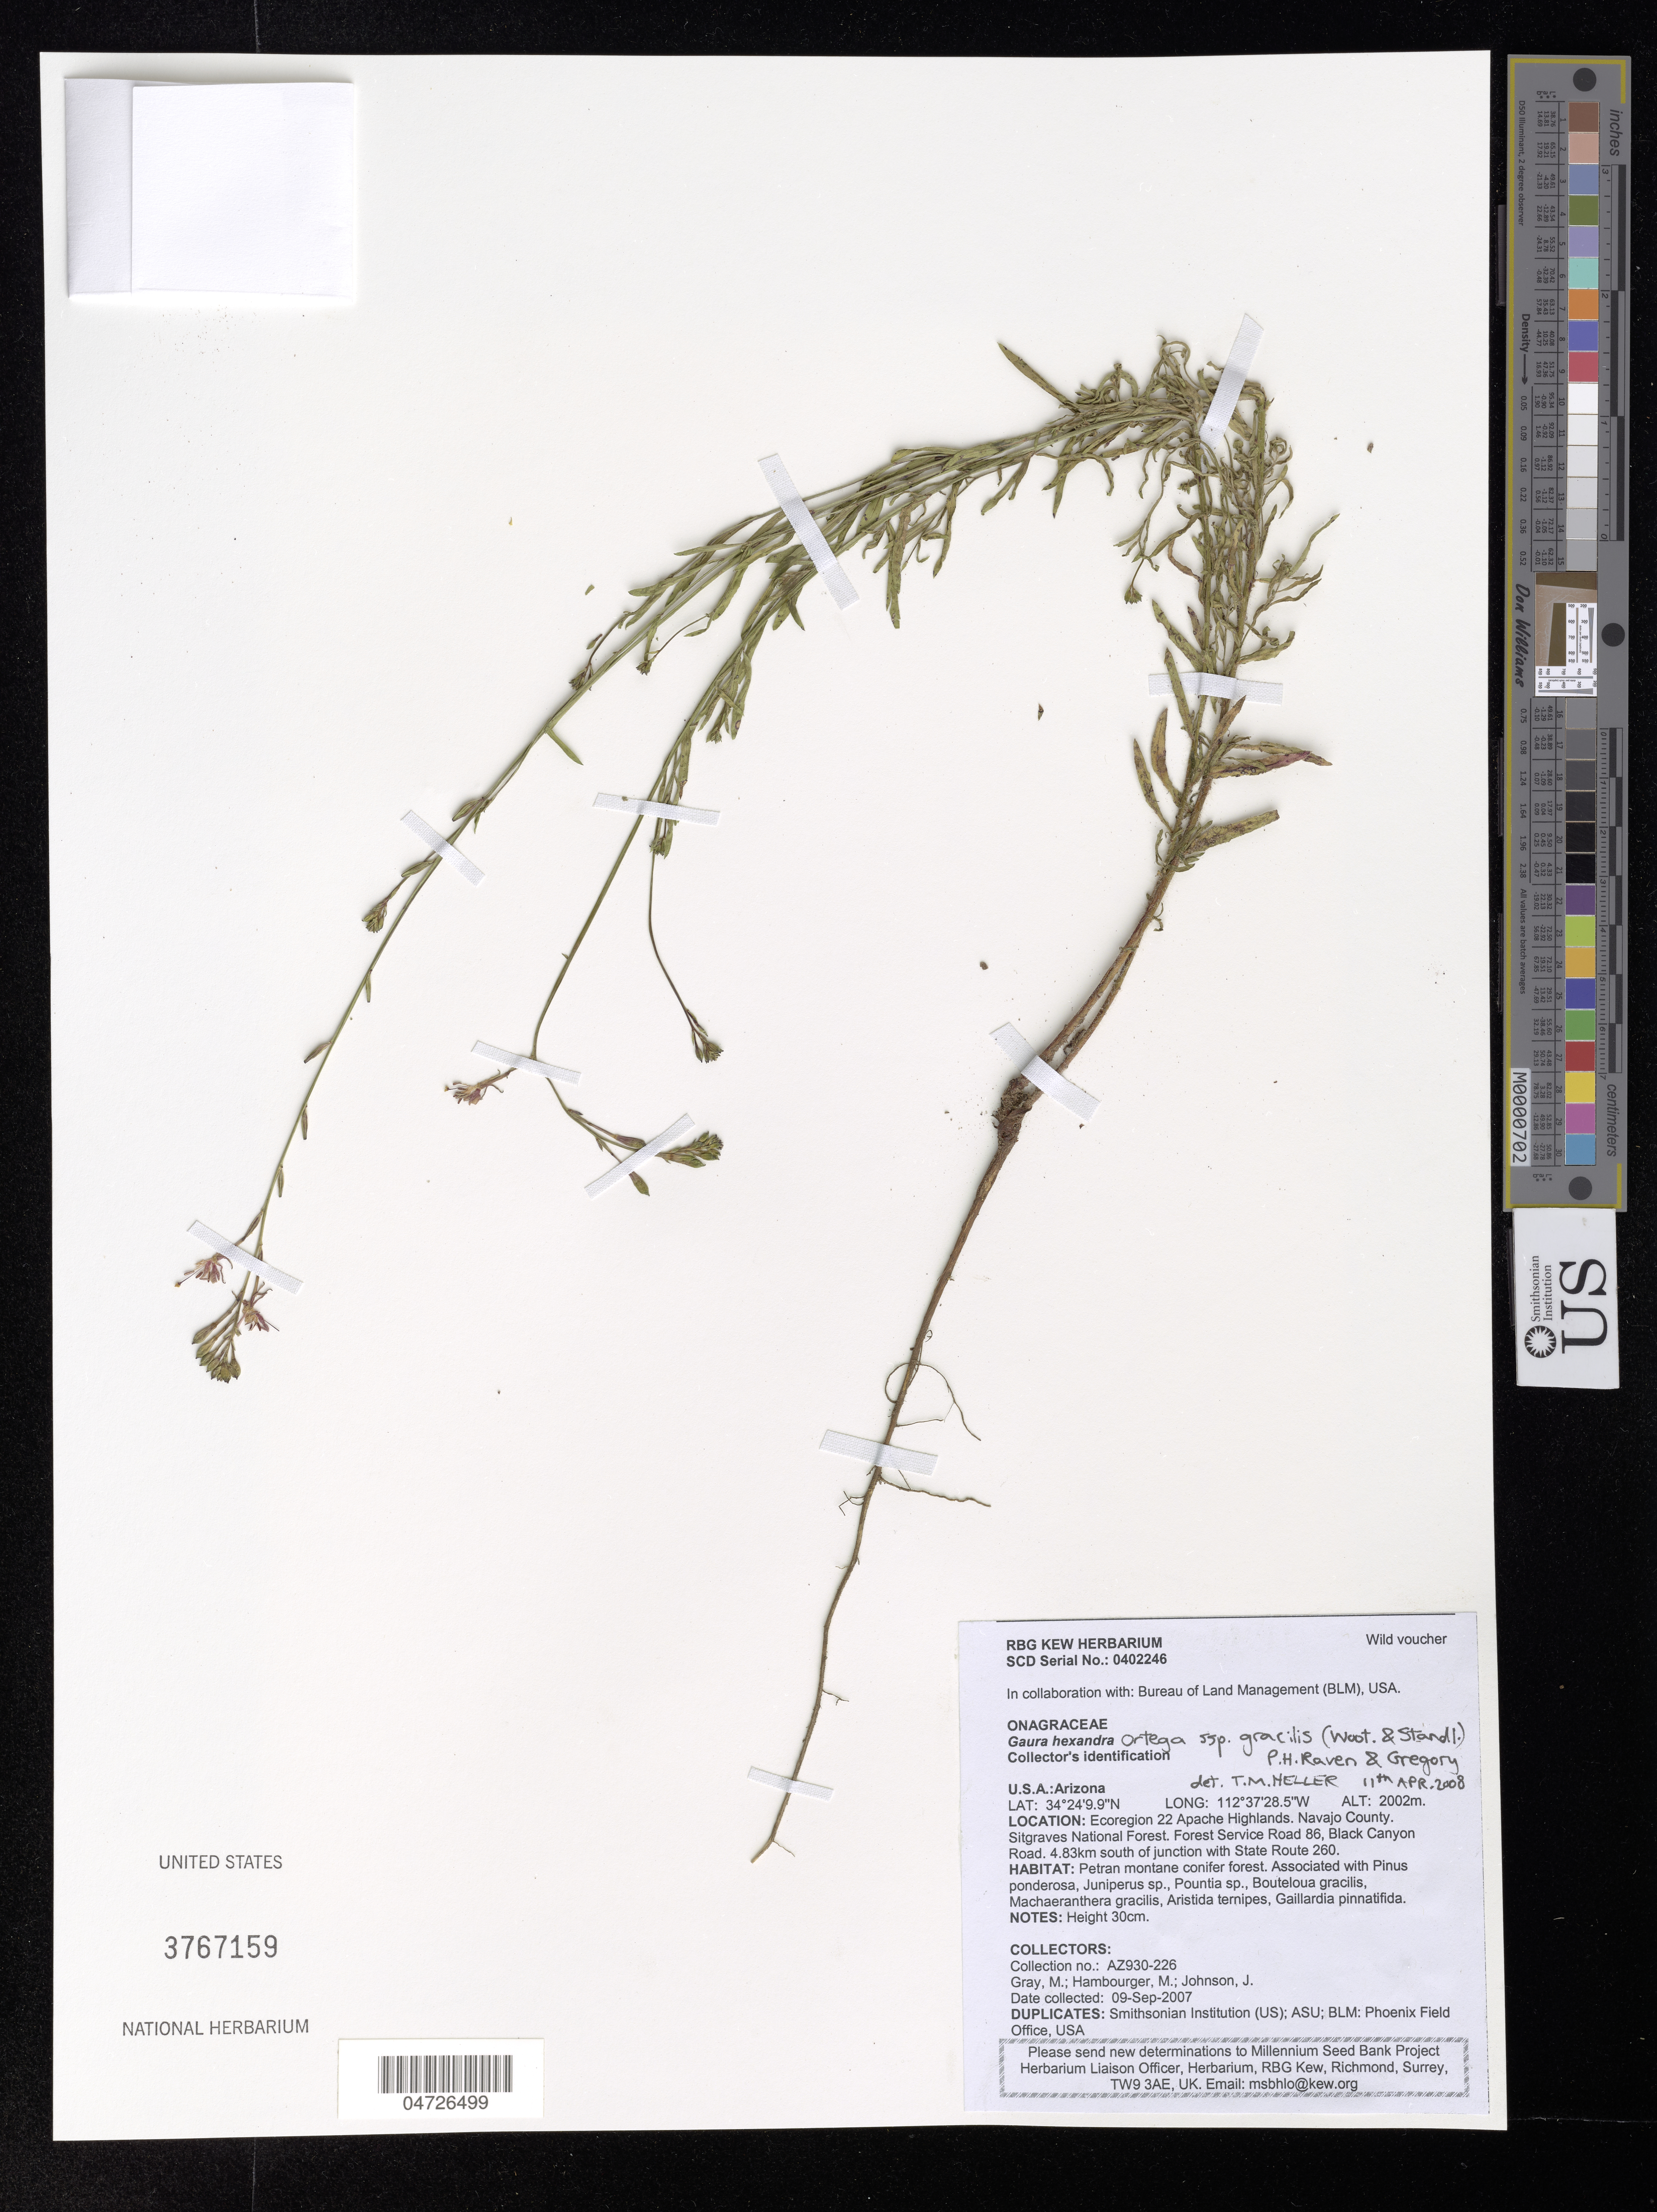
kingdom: Plantae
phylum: Tracheophyta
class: Magnoliopsida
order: Myrtales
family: Onagraceae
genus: Gaura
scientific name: Gaura hexandra subsp. gracilis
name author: (Wooton & Standl.) P.H. Raven & D.P. Greg.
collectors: M. Gray, M. Hambourger & J. Johnson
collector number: AZ930-226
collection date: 2007-09-09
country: United States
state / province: Arizona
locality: Ecoregion 22 Apache Highlands. Navajo County. Sitgraves National Forest. Forest Service Road 86, Black Canyon Road. 4.83km south of junction with State Route 260.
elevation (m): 2002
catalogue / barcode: US 3767159